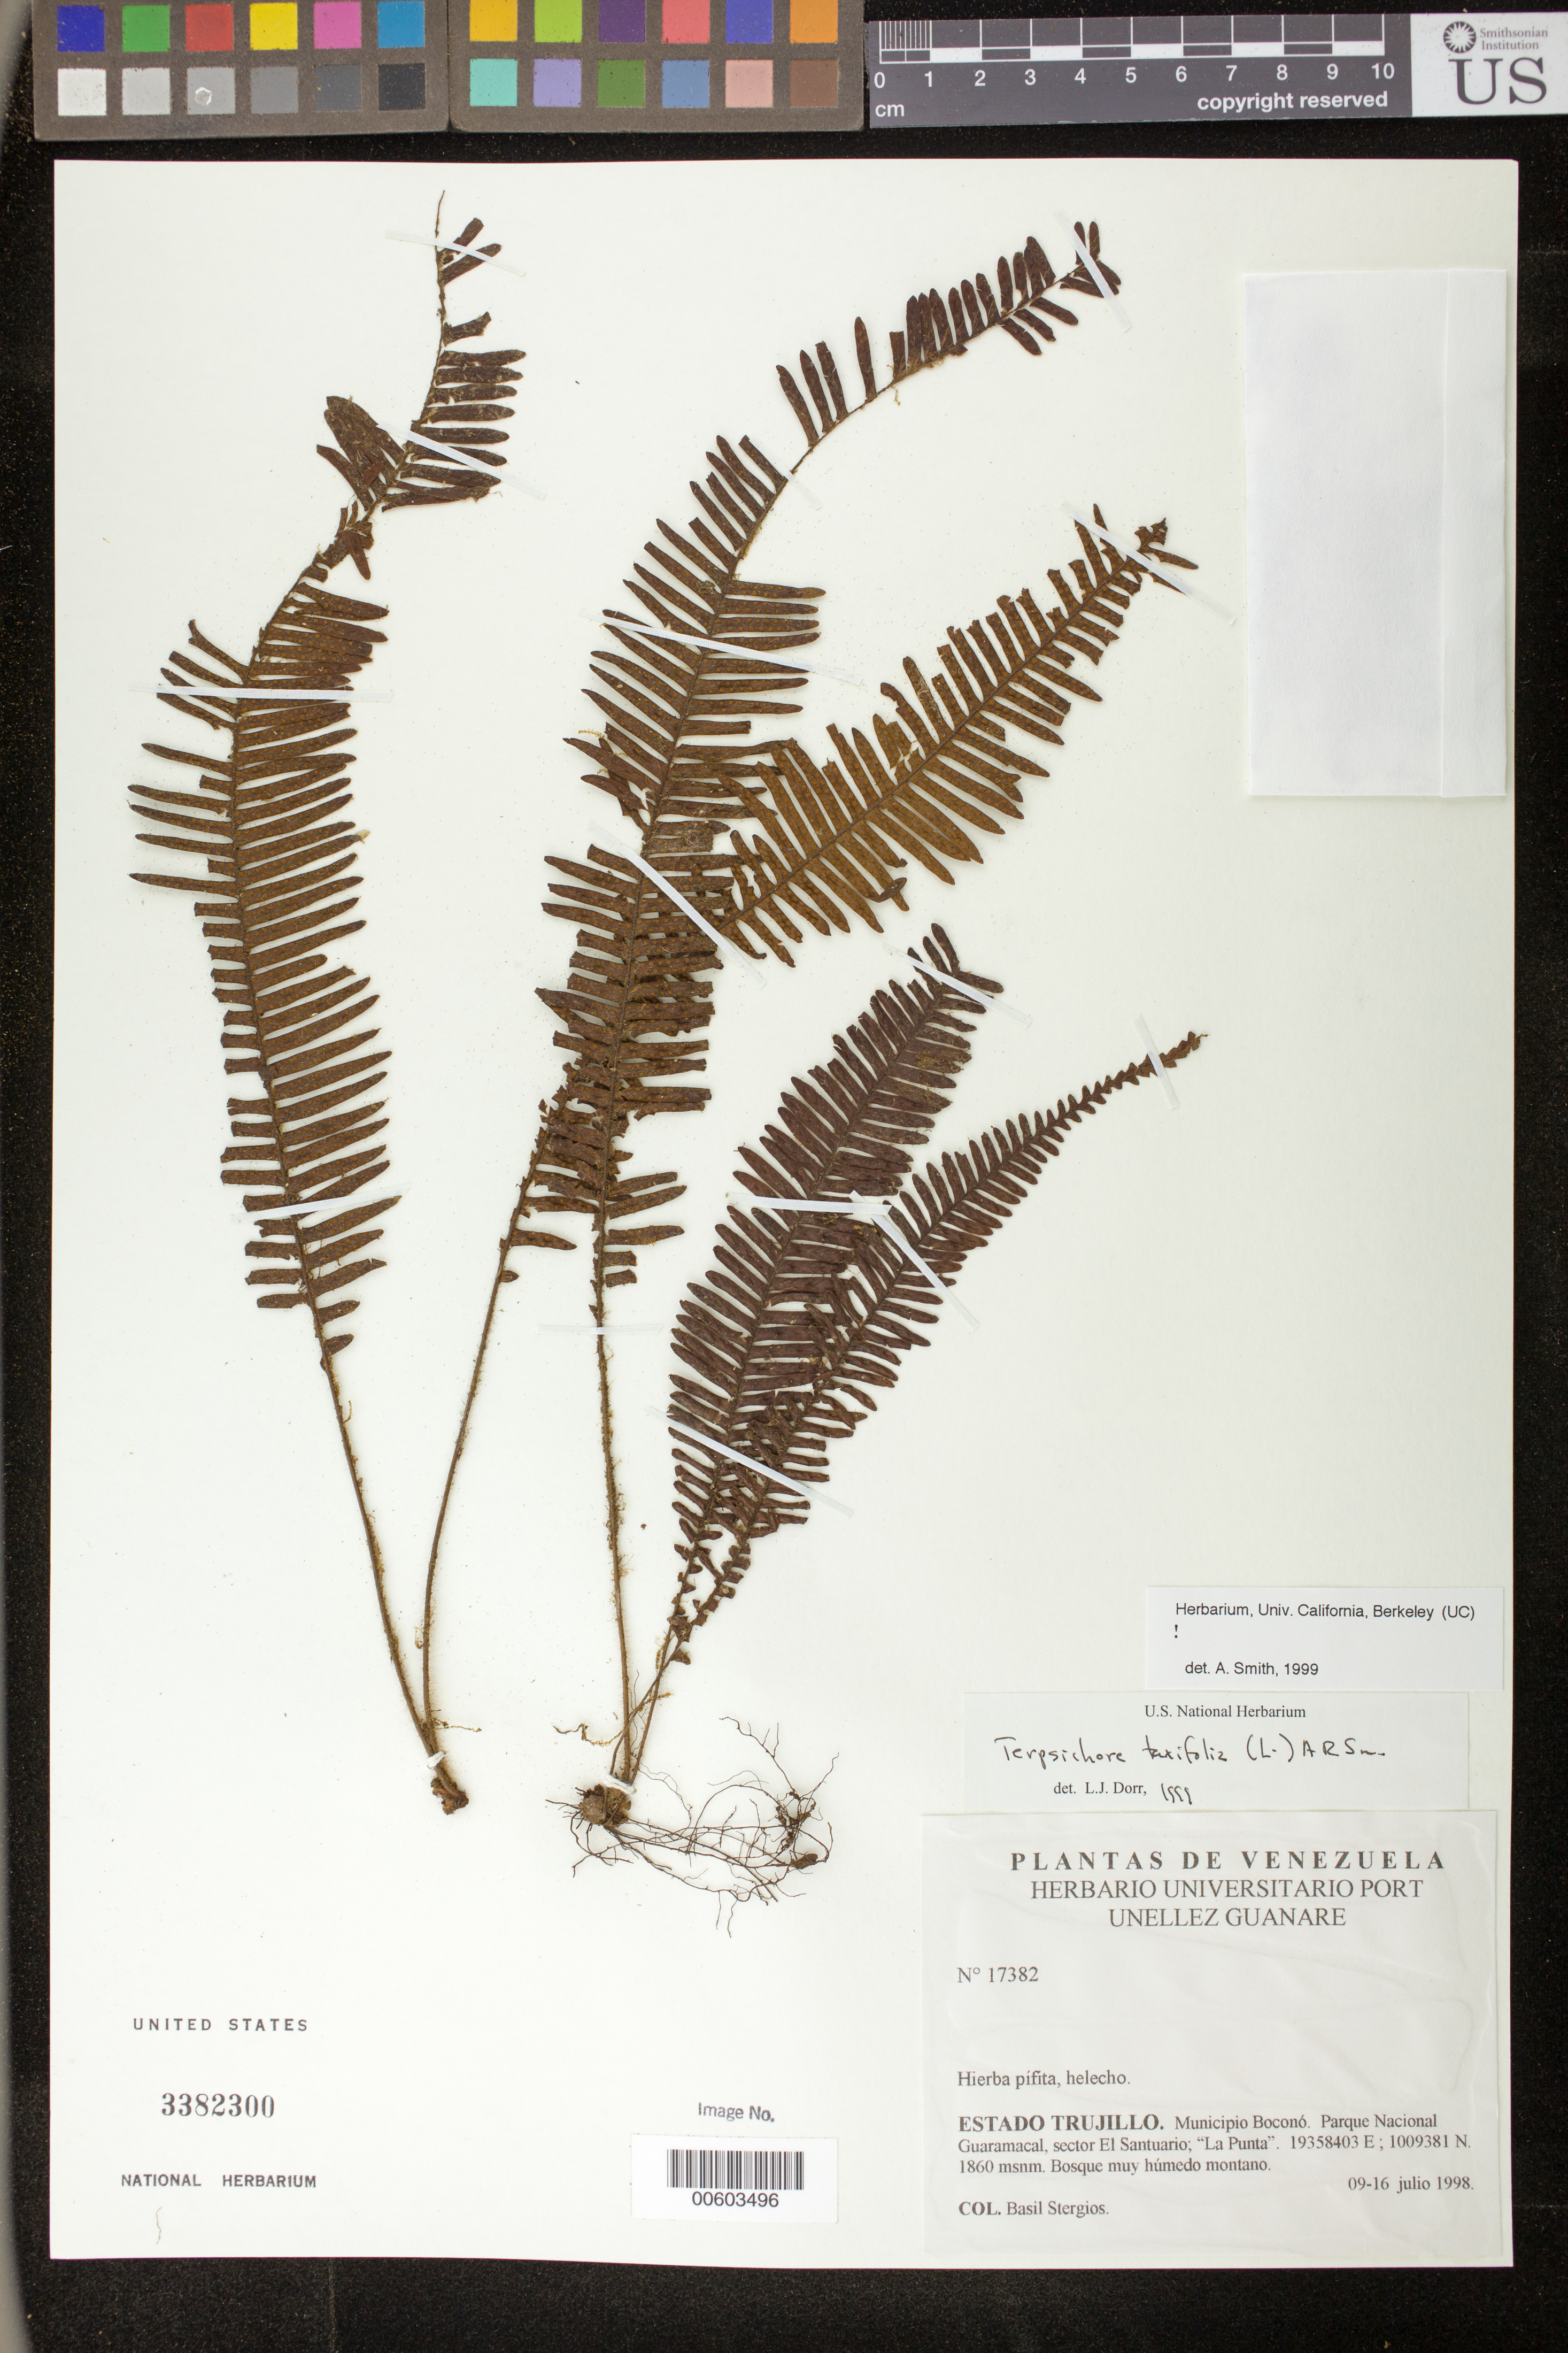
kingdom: Plantae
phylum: Tracheophyta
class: Polypodiopsida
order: Polypodiales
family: Polypodiaceae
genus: Terpsichore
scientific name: Terpsichore taxifolia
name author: (L.) A.R. Sm.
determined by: Dorr, L. J.; Smith, A.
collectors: B. G. Stergios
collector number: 17382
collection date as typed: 09 Jul 1998 to 16 Jul 1998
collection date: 1998-07-09/1998-07-16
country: Venezuela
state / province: Trujillo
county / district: Boconó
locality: Parque Nacional Guaramacal, Sector El Santuario, La Punta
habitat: Bosques muy húmedo montano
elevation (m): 1860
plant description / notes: PORT, US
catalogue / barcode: US 3382300